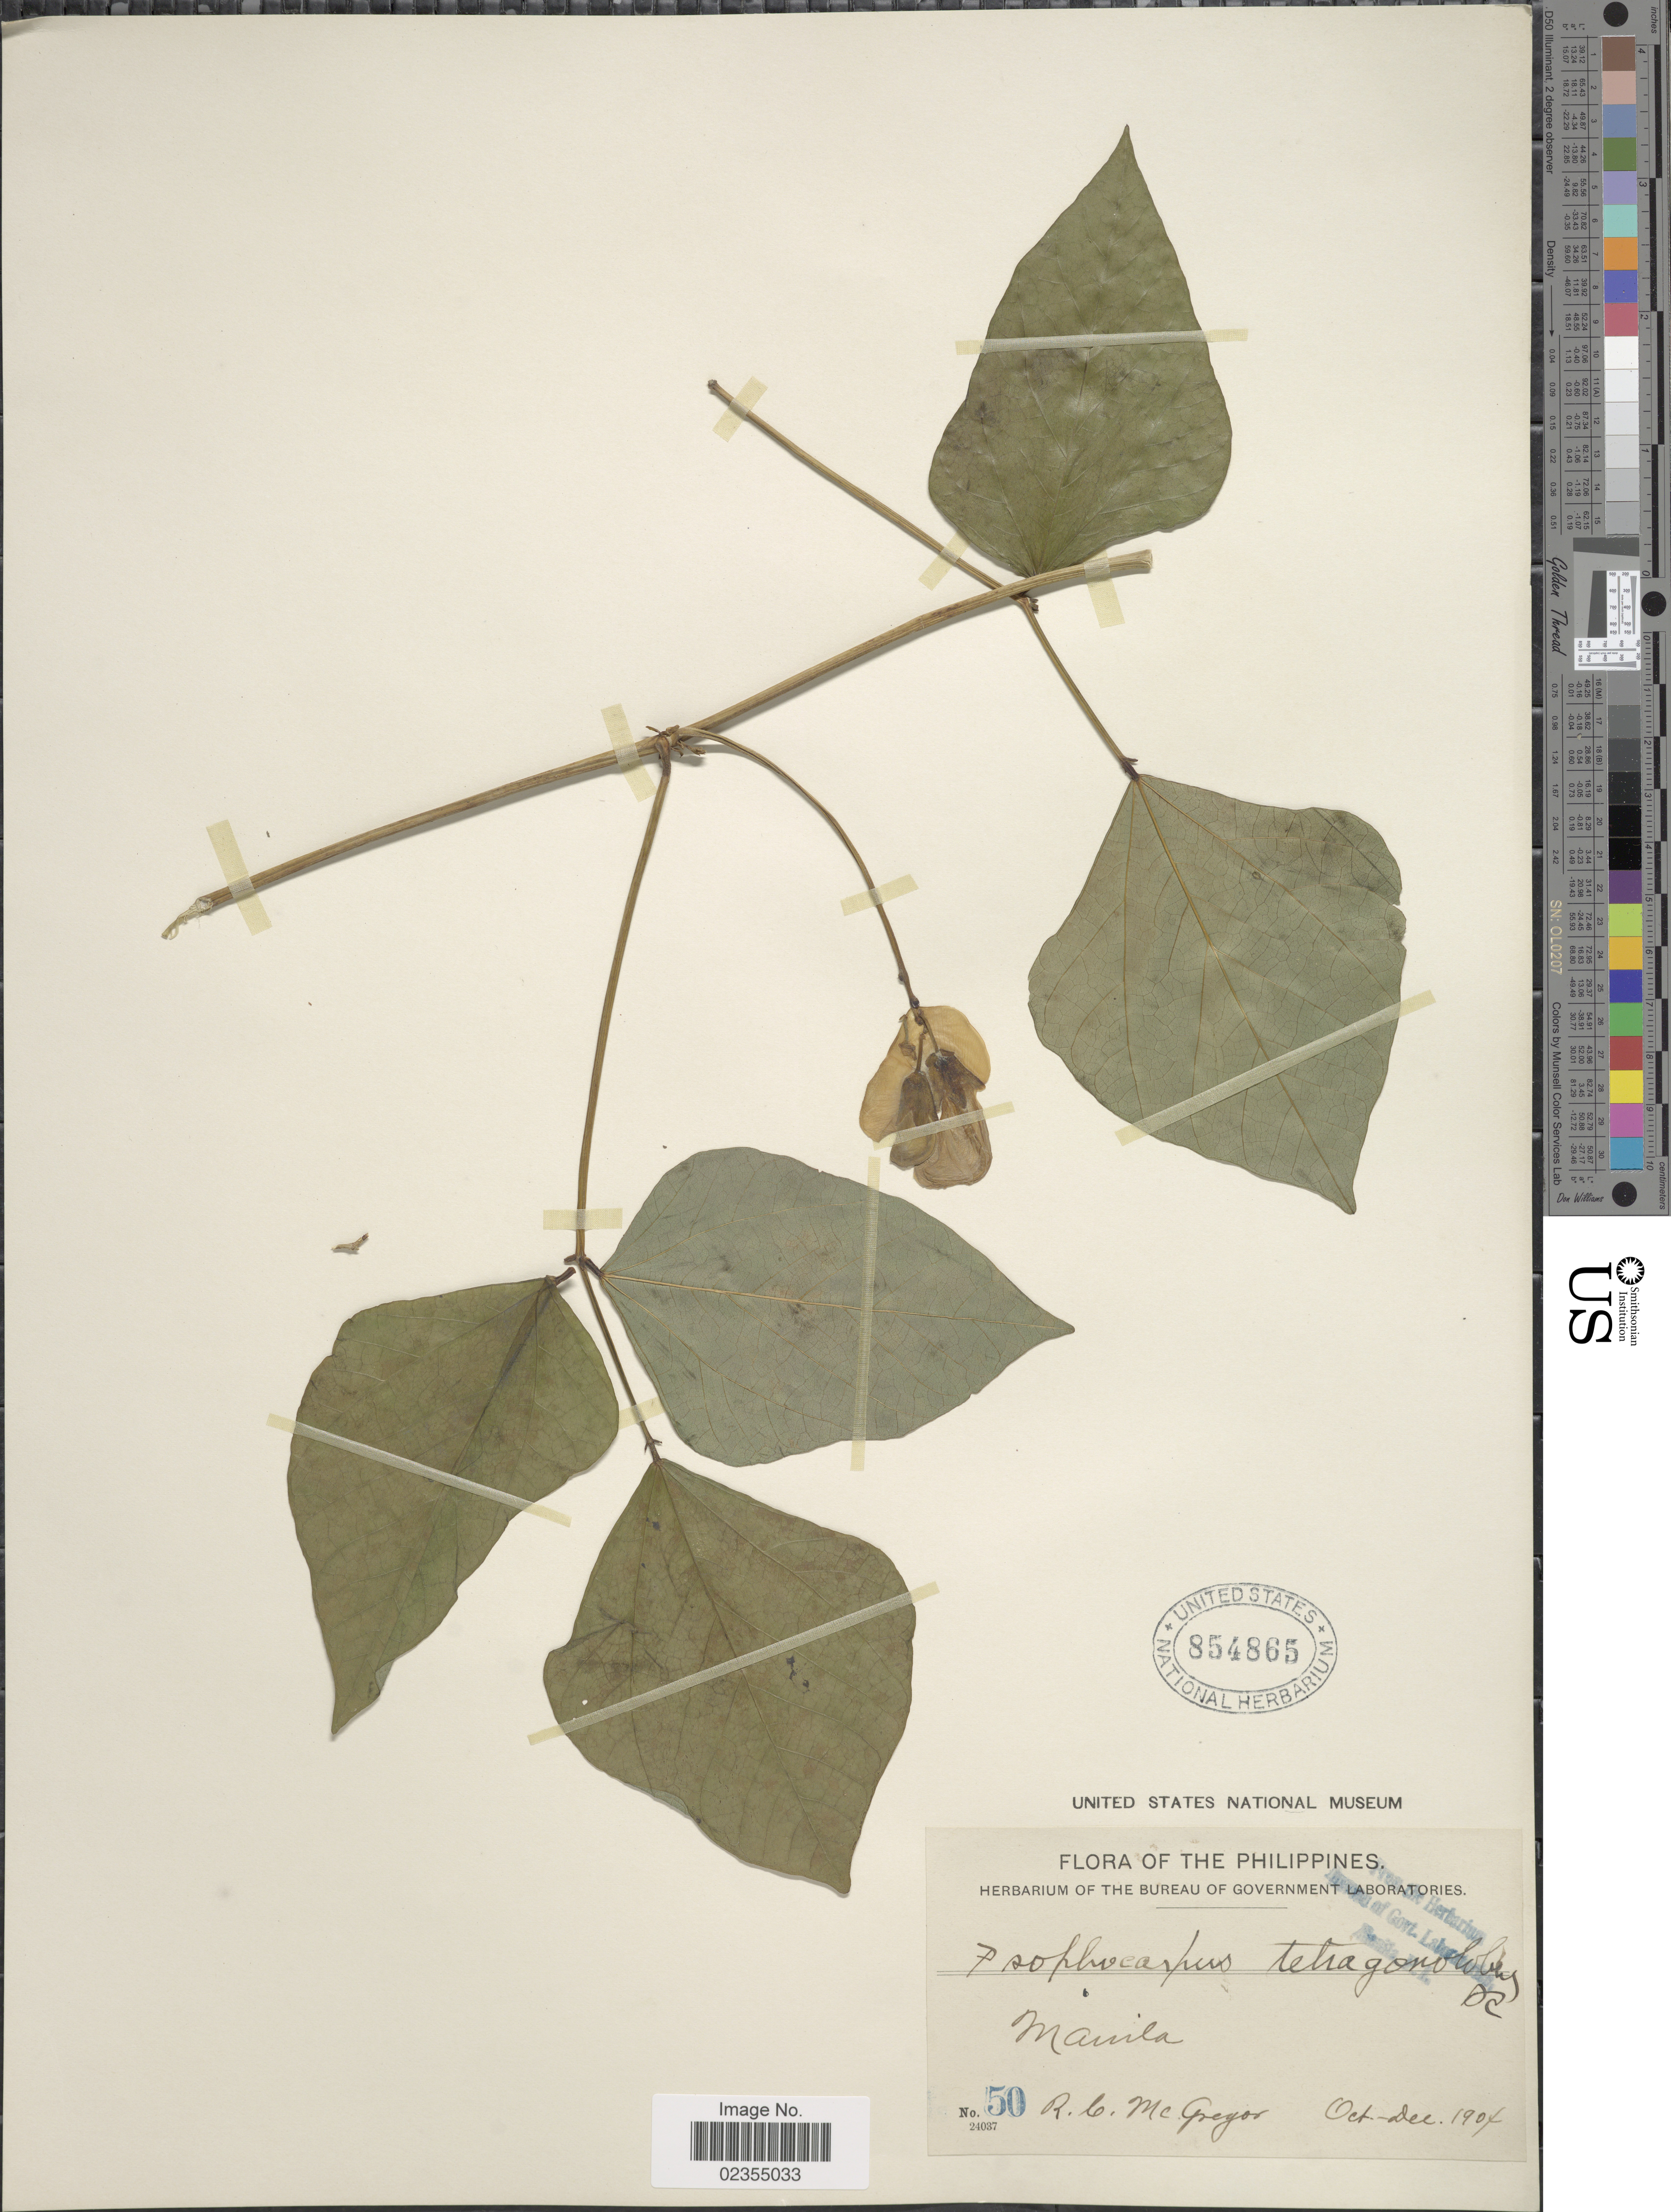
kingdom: Plantae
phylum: Tracheophyta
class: Magnoliopsida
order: Fabales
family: Fabaceae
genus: Psophocarpus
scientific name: Psophocarpus tetragonolobus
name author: (L.) DC.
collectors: R. C. McGregor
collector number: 50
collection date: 1904-10/1904-12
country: Philippines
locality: Manila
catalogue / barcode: US 854865